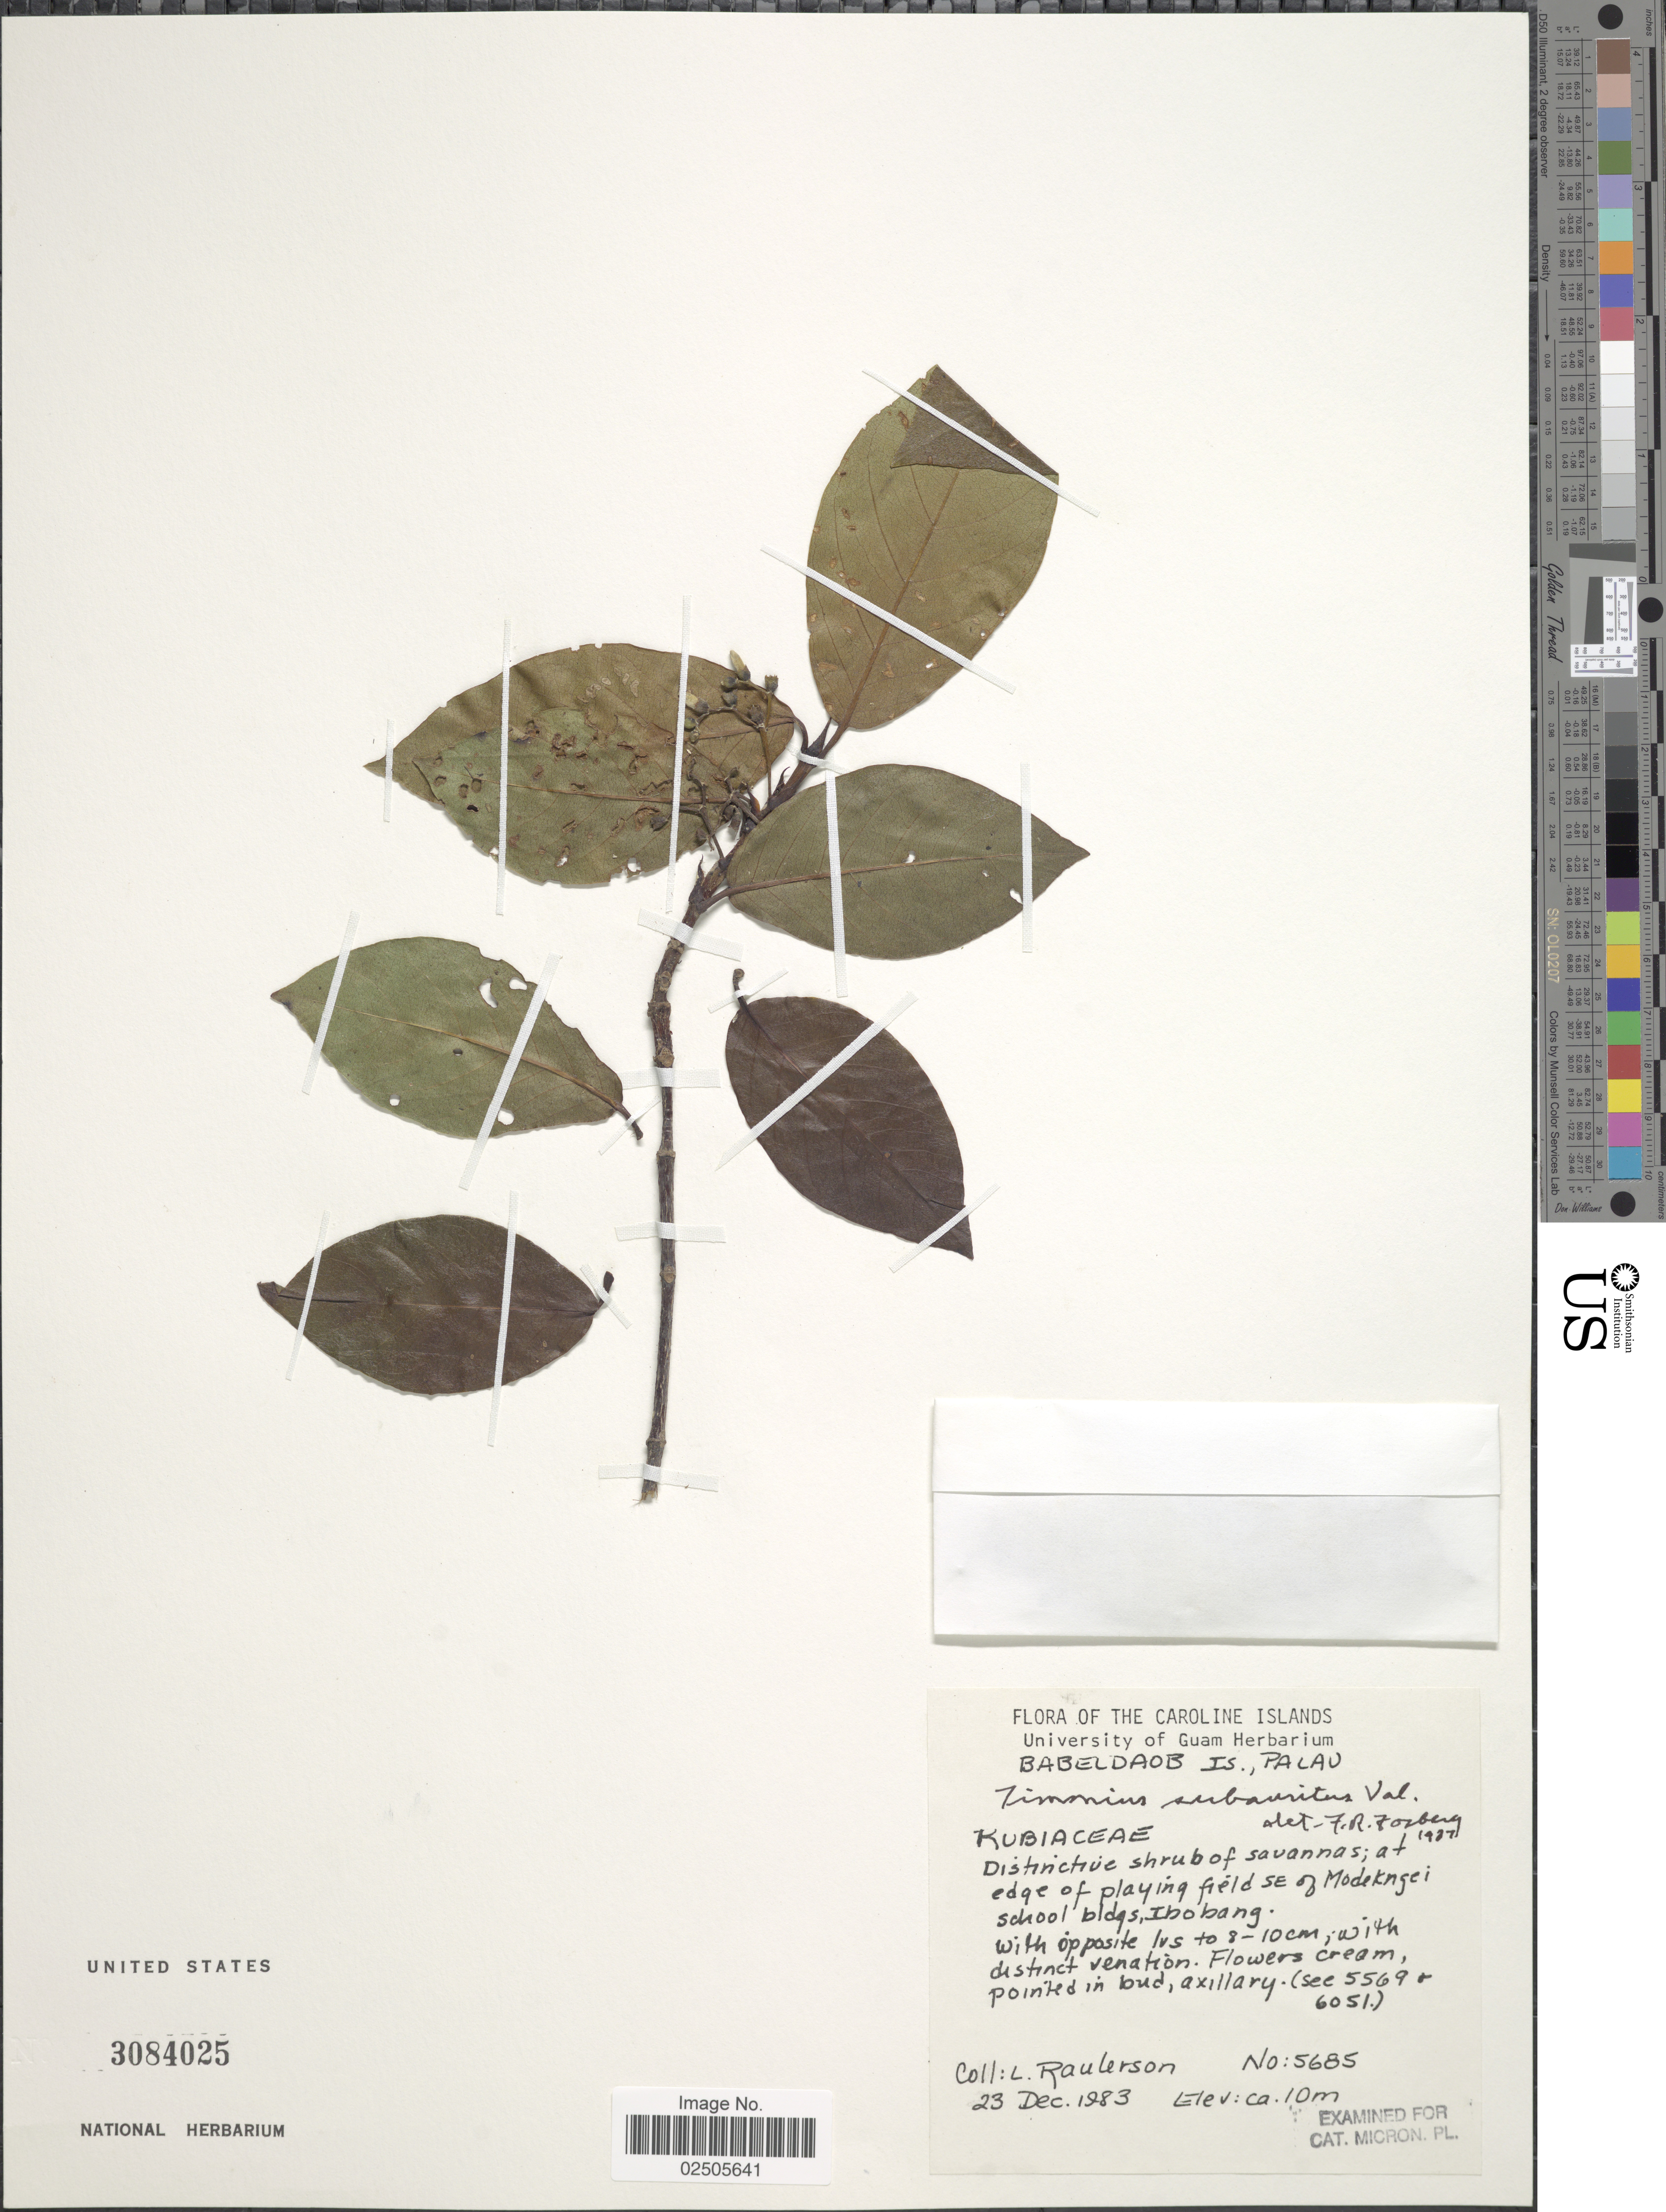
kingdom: Plantae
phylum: Tracheophyta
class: Magnoliopsida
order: Gentianales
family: Rubiaceae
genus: Timonius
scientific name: Timonius subauritus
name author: Valeton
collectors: L. Raulerson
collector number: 5685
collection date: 1983-12-23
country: Palau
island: Babeldaob [Babelthuap]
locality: The Caroline Islands, Babeldaob Is., Palau, at edge of playing field SE of Modekngei school bldgs, Ibobang [interpreted]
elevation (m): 10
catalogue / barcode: US 3084025